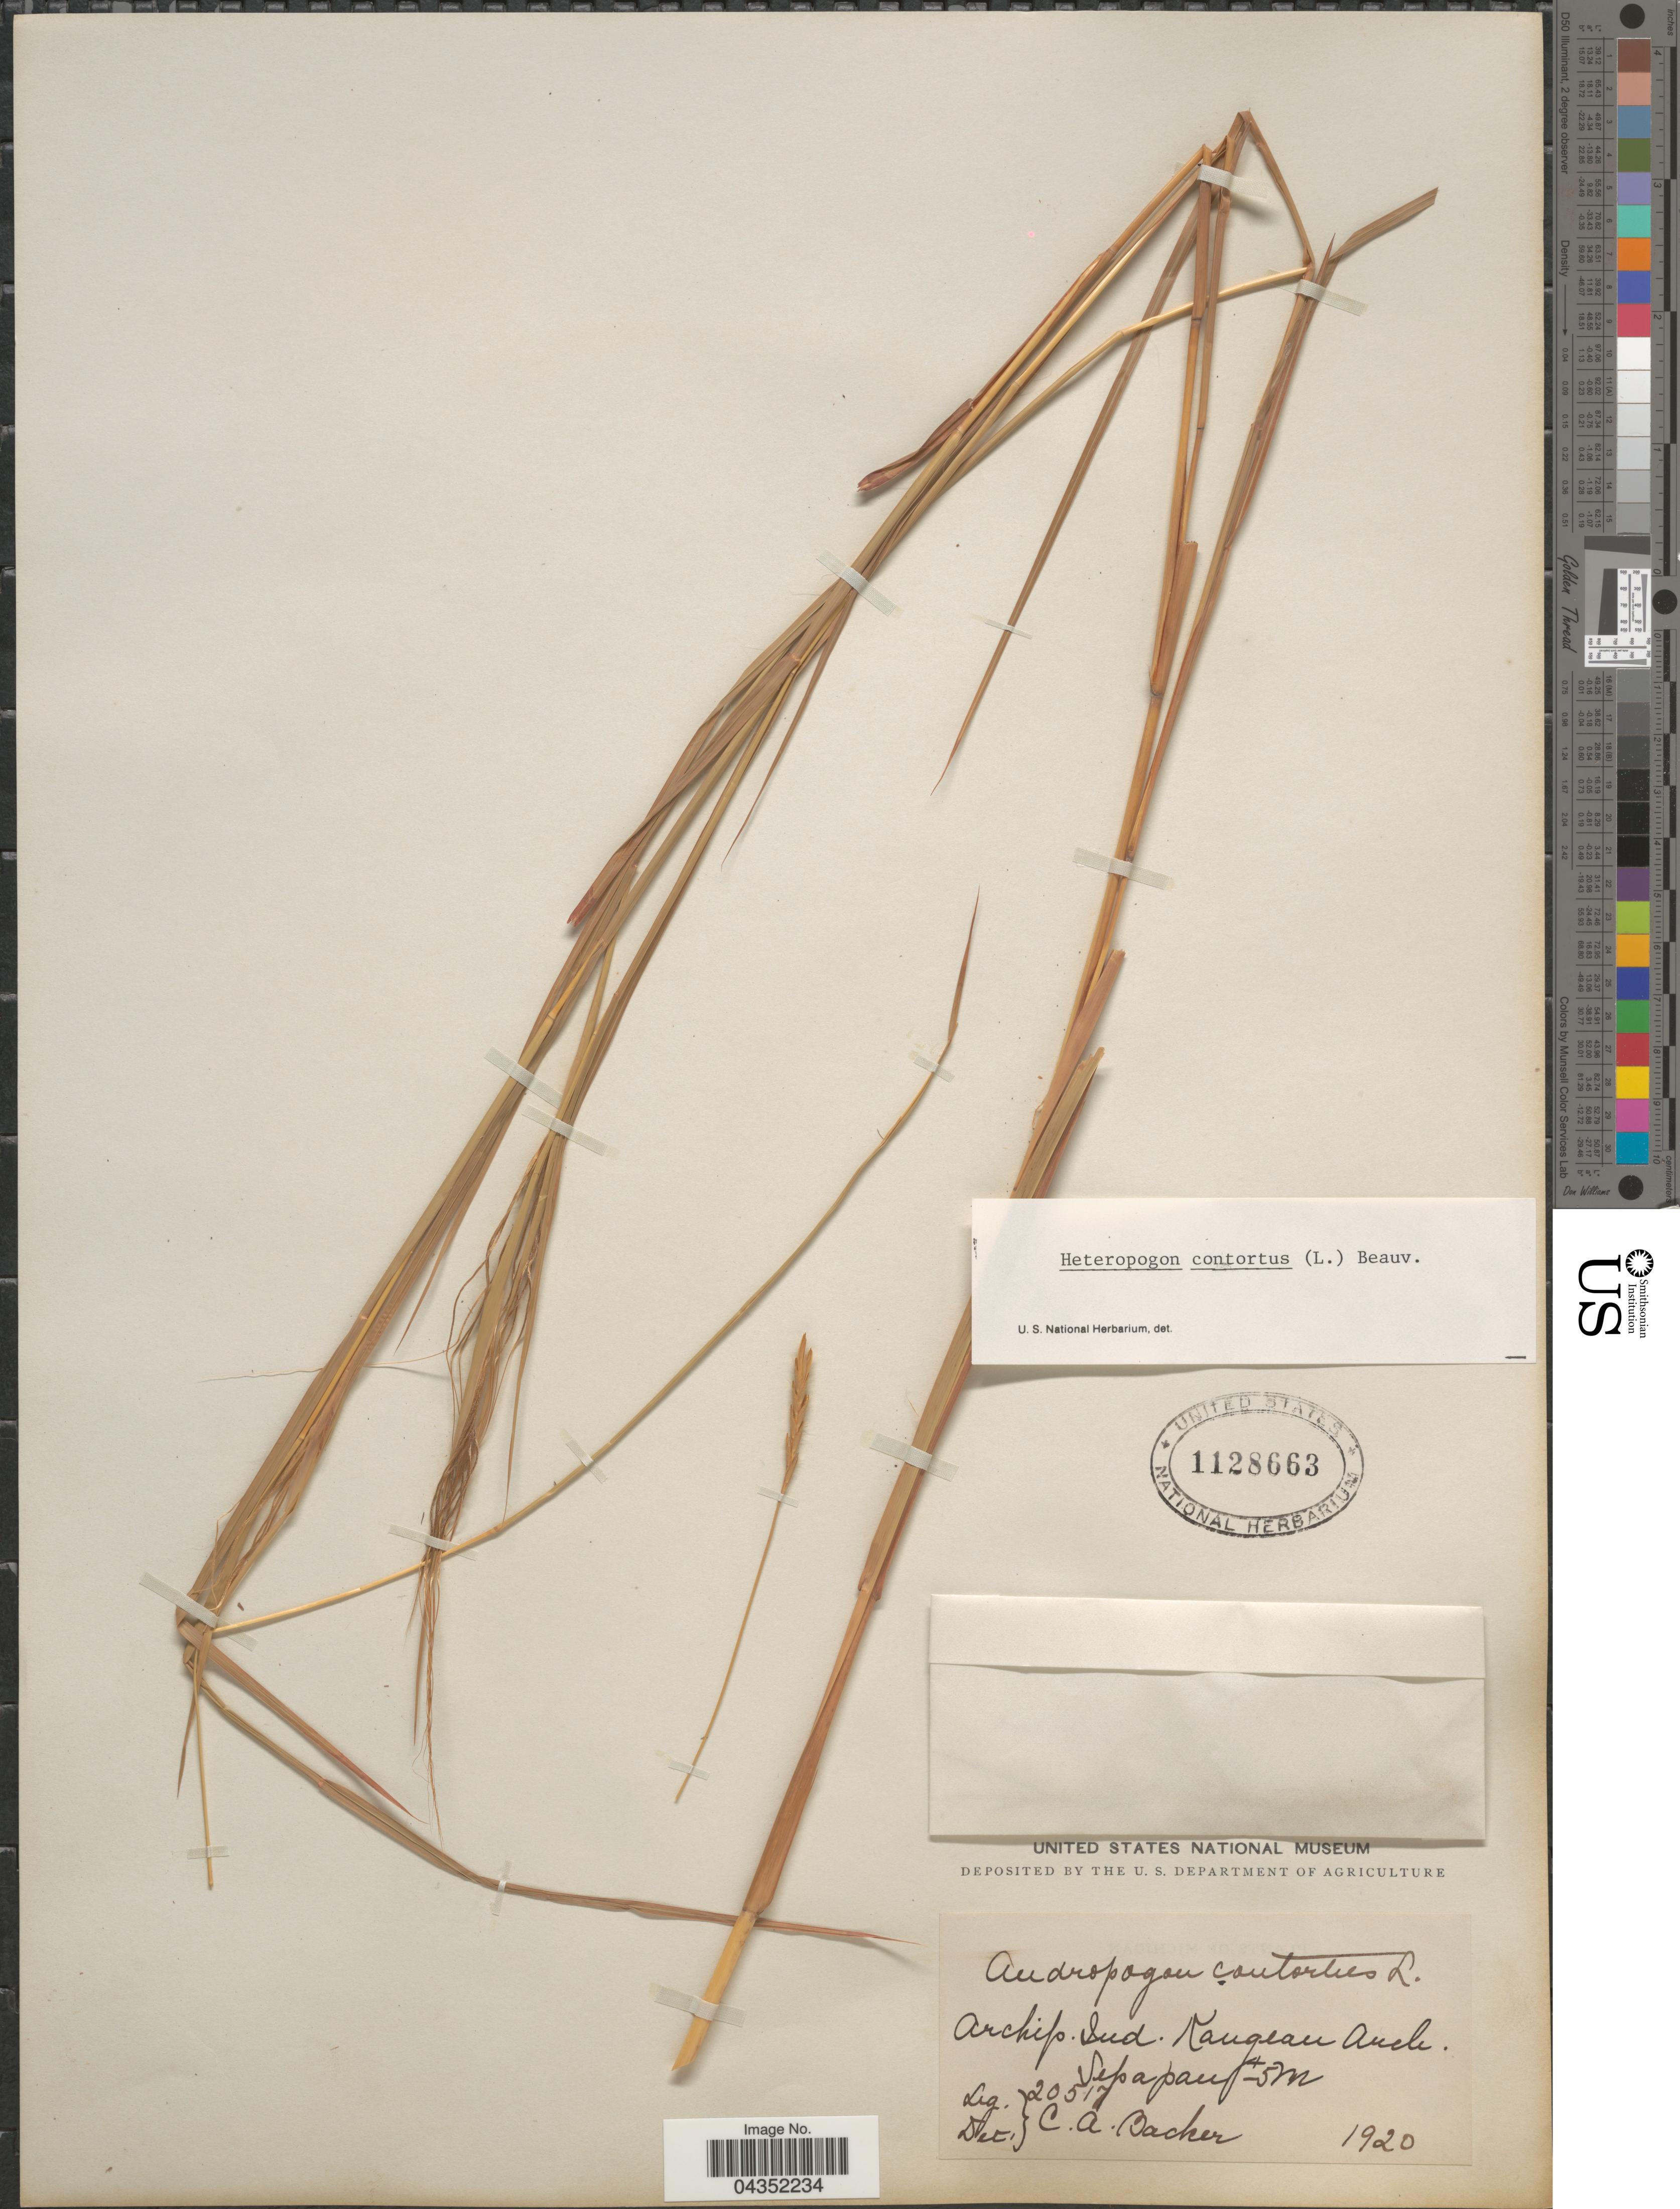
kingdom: Plantae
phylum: Tracheophyta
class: Liliopsida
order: Poales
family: Poaceae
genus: Heteropogon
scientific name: Heteropogon contortus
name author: (L.) P. Beauv. ex Roem. & Schult.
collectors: C. A. Backer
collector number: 20517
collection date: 1920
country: Indonesia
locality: Archipel. Ind. Kangean Arch. Sepapan.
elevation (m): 5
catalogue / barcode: US 1128663